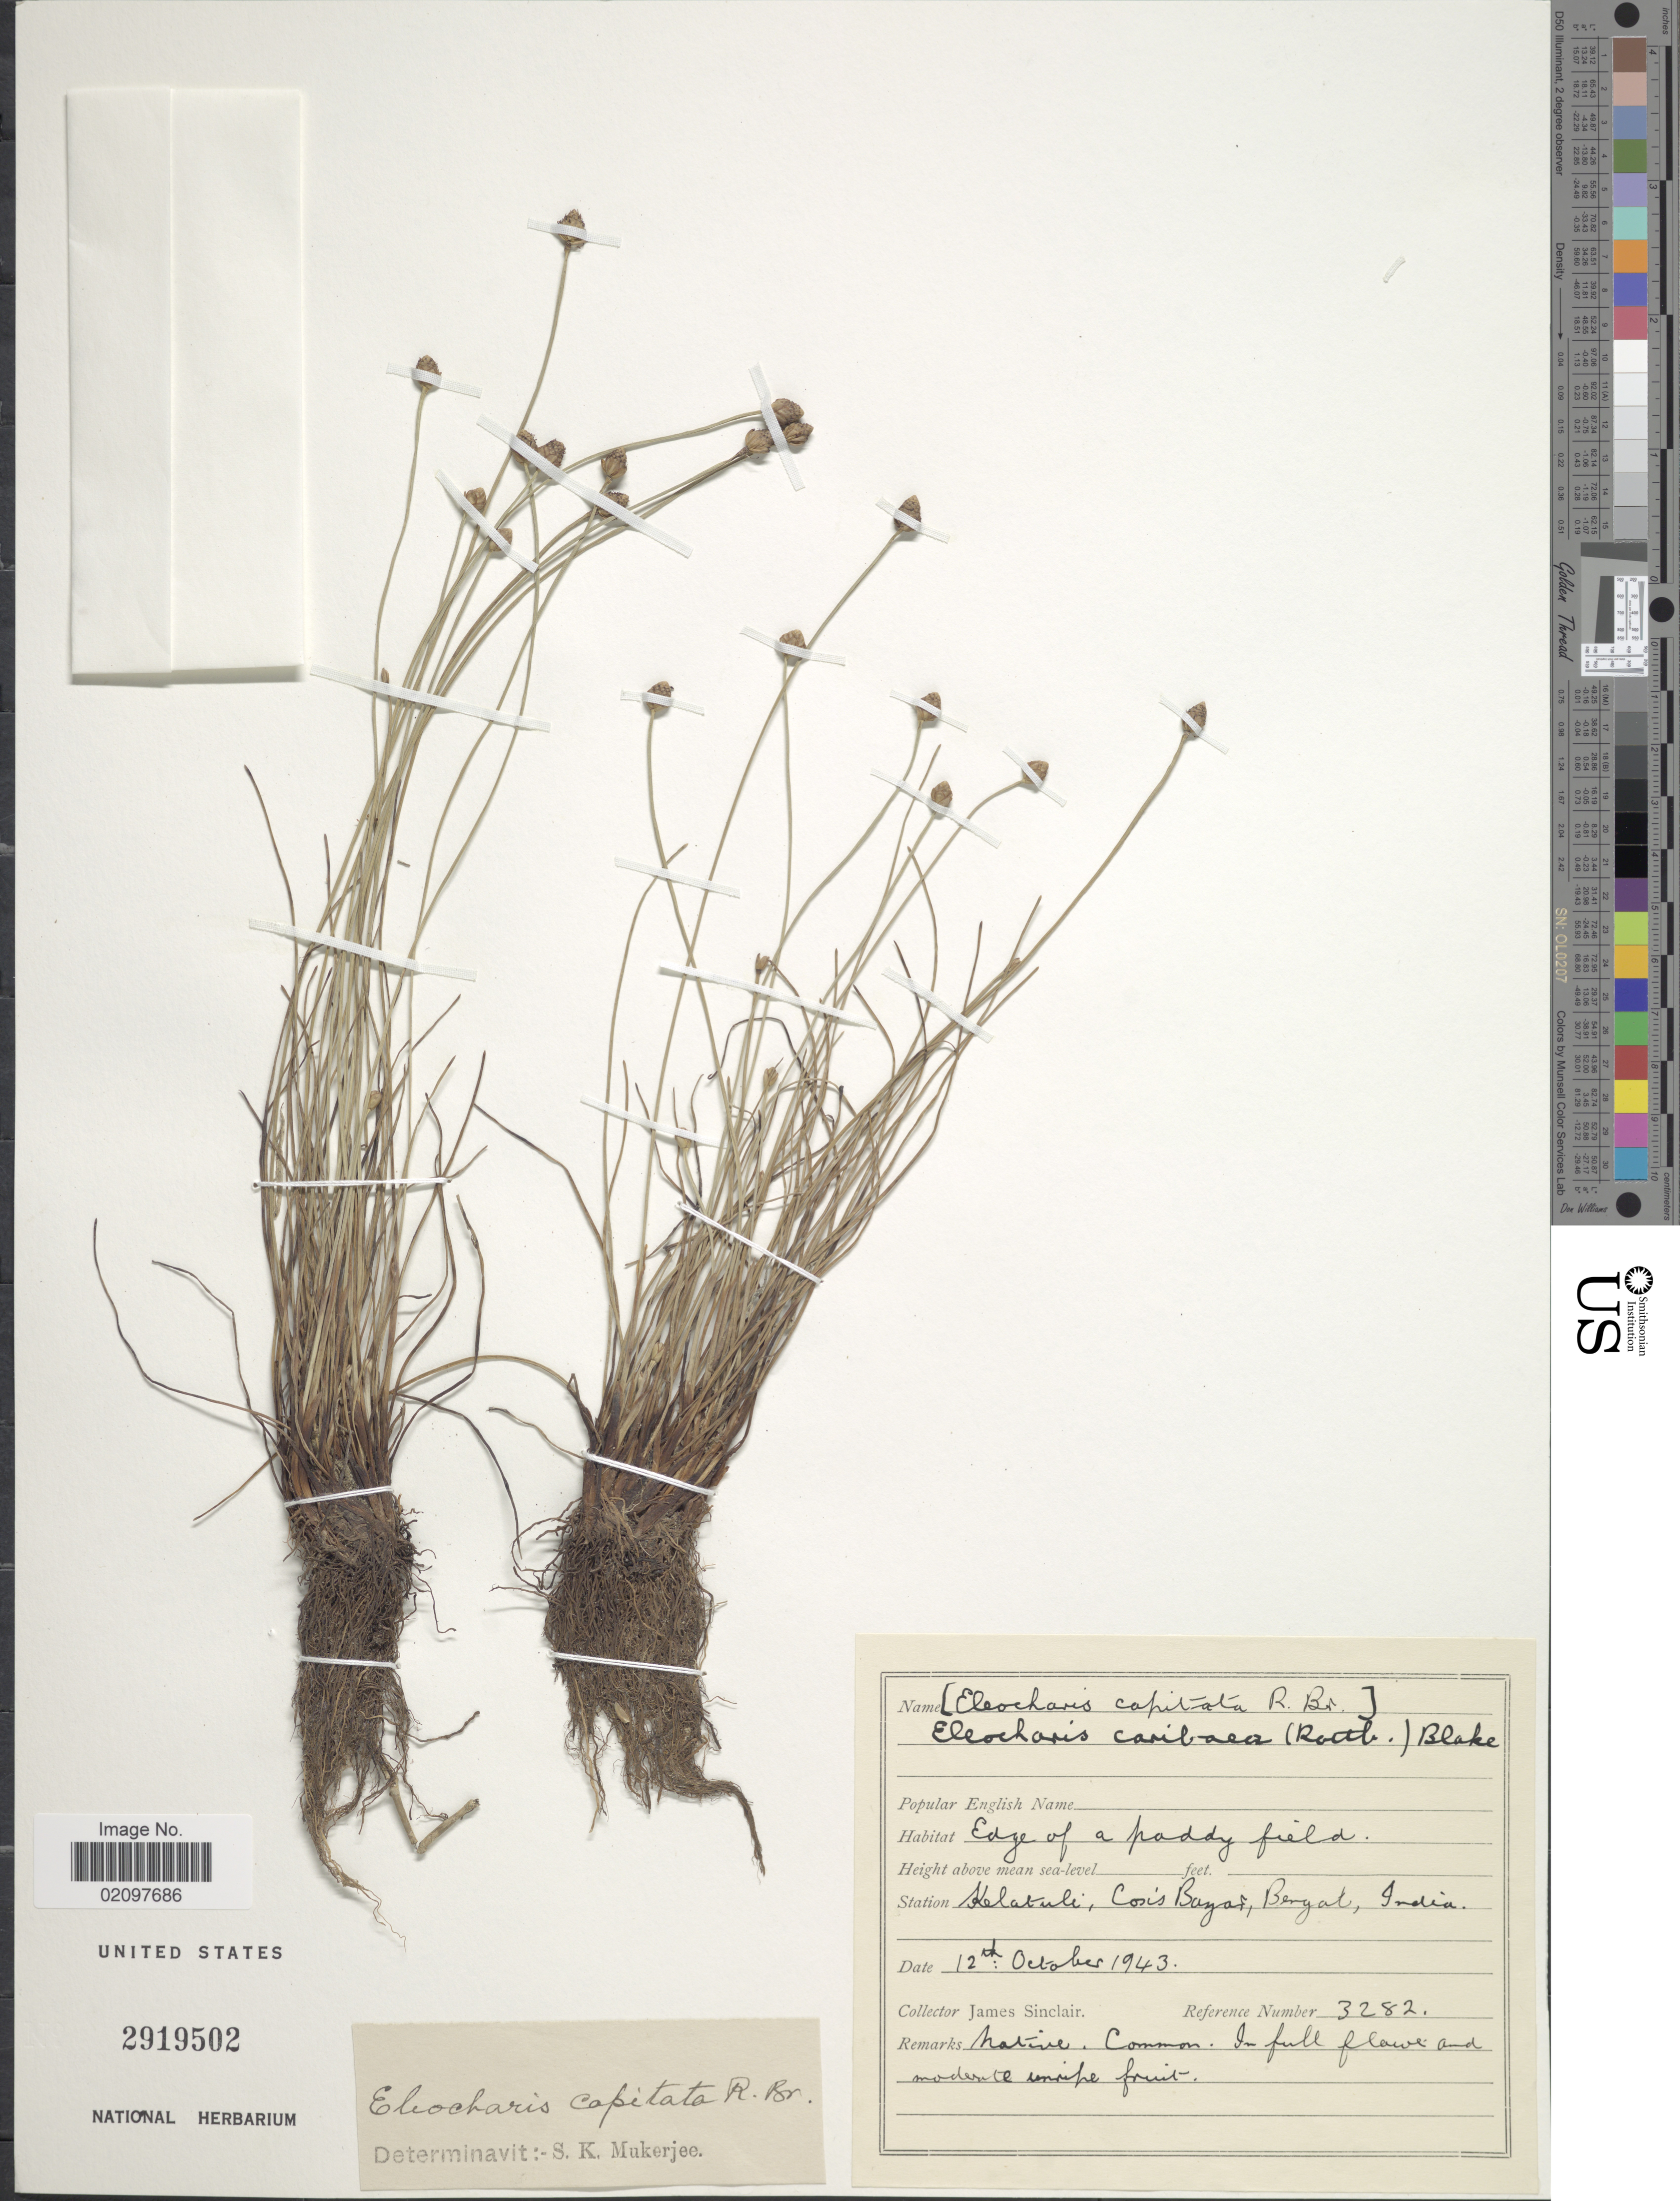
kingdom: Plantae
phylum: Tracheophyta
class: Liliopsida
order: Poales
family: Cyperaceae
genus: Eleocharis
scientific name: Eleocharis geniculata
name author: (L.) Roem. & Schult.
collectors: J. Sinclair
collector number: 3282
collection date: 1943-10-12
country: Bangladesh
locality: Kelatuli, Cox's Bazar, Bengal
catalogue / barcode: US 2919502